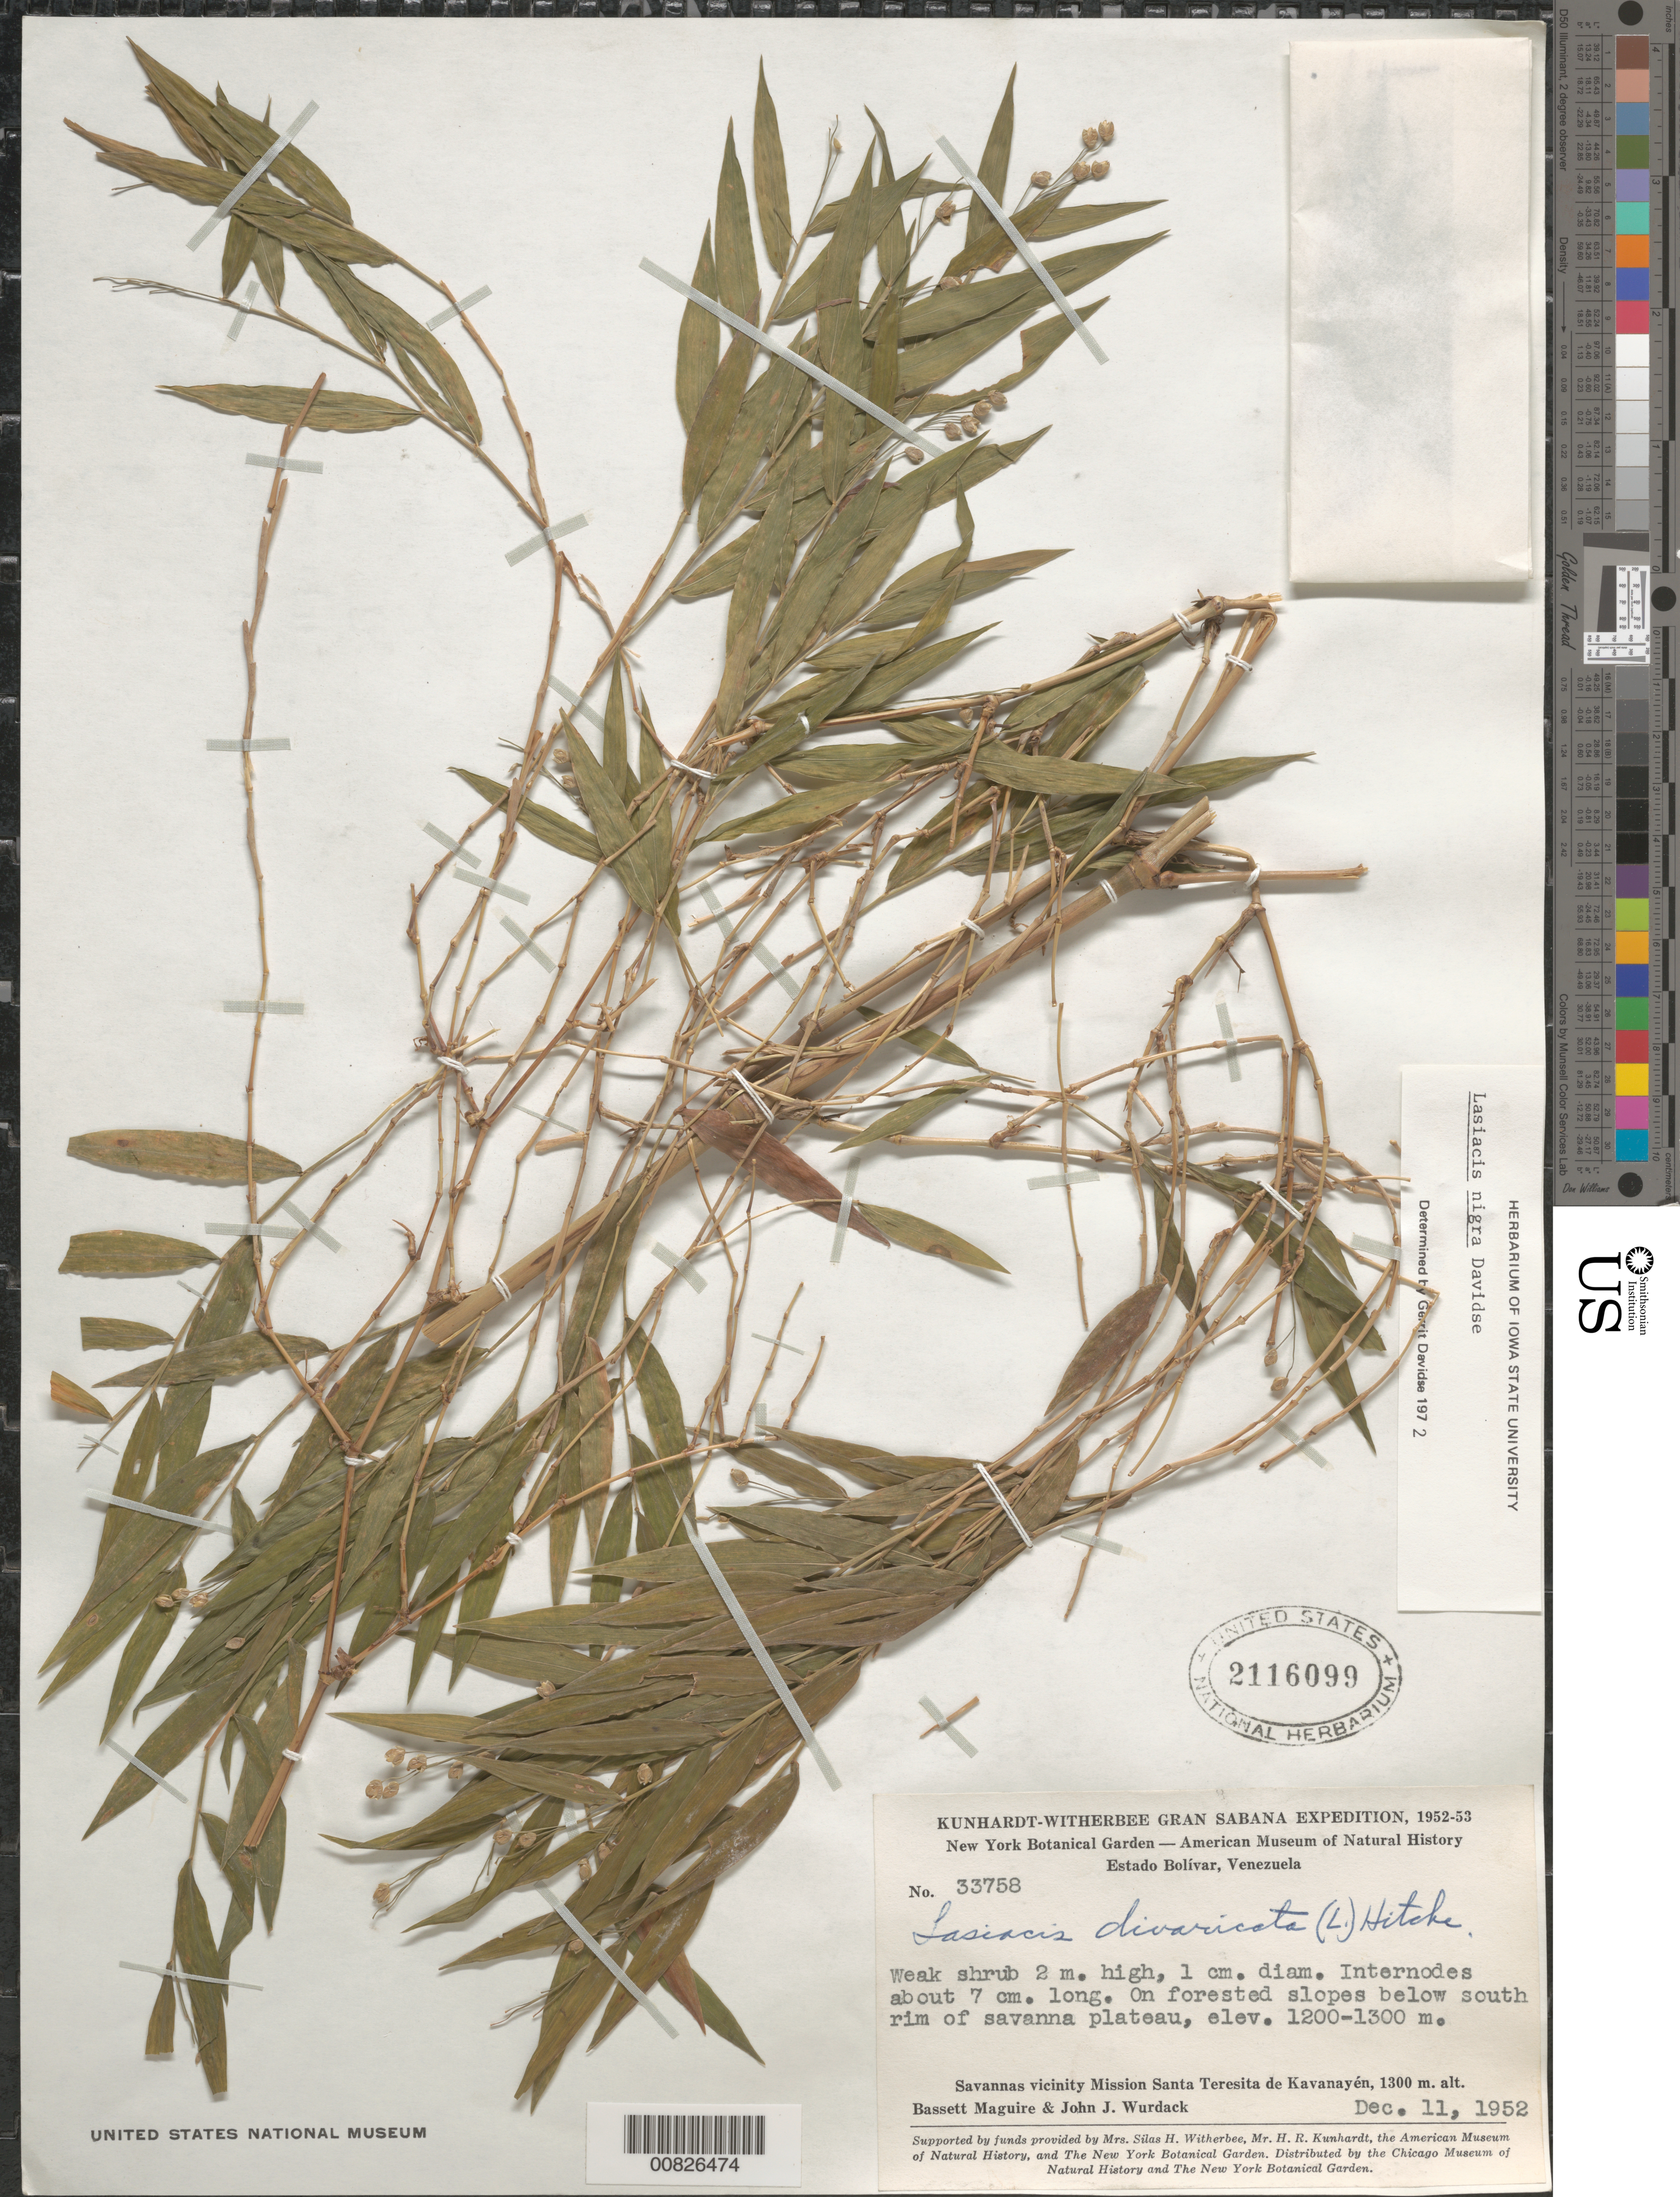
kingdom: Plantae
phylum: Tracheophyta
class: Liliopsida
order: Poales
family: Poaceae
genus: Lasiacis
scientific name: Lasiacis nigra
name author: Davidse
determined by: Davidse, Gerrit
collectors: B. Maguire & J. J. Wurdack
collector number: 33758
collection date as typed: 11-Dec-52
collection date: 1952-12-11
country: Venezuela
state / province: Bolívar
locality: Mission Santa Teresita de Kavanayén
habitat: Forested slopes below S rim of savanna plateau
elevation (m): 1200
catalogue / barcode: US 2116099